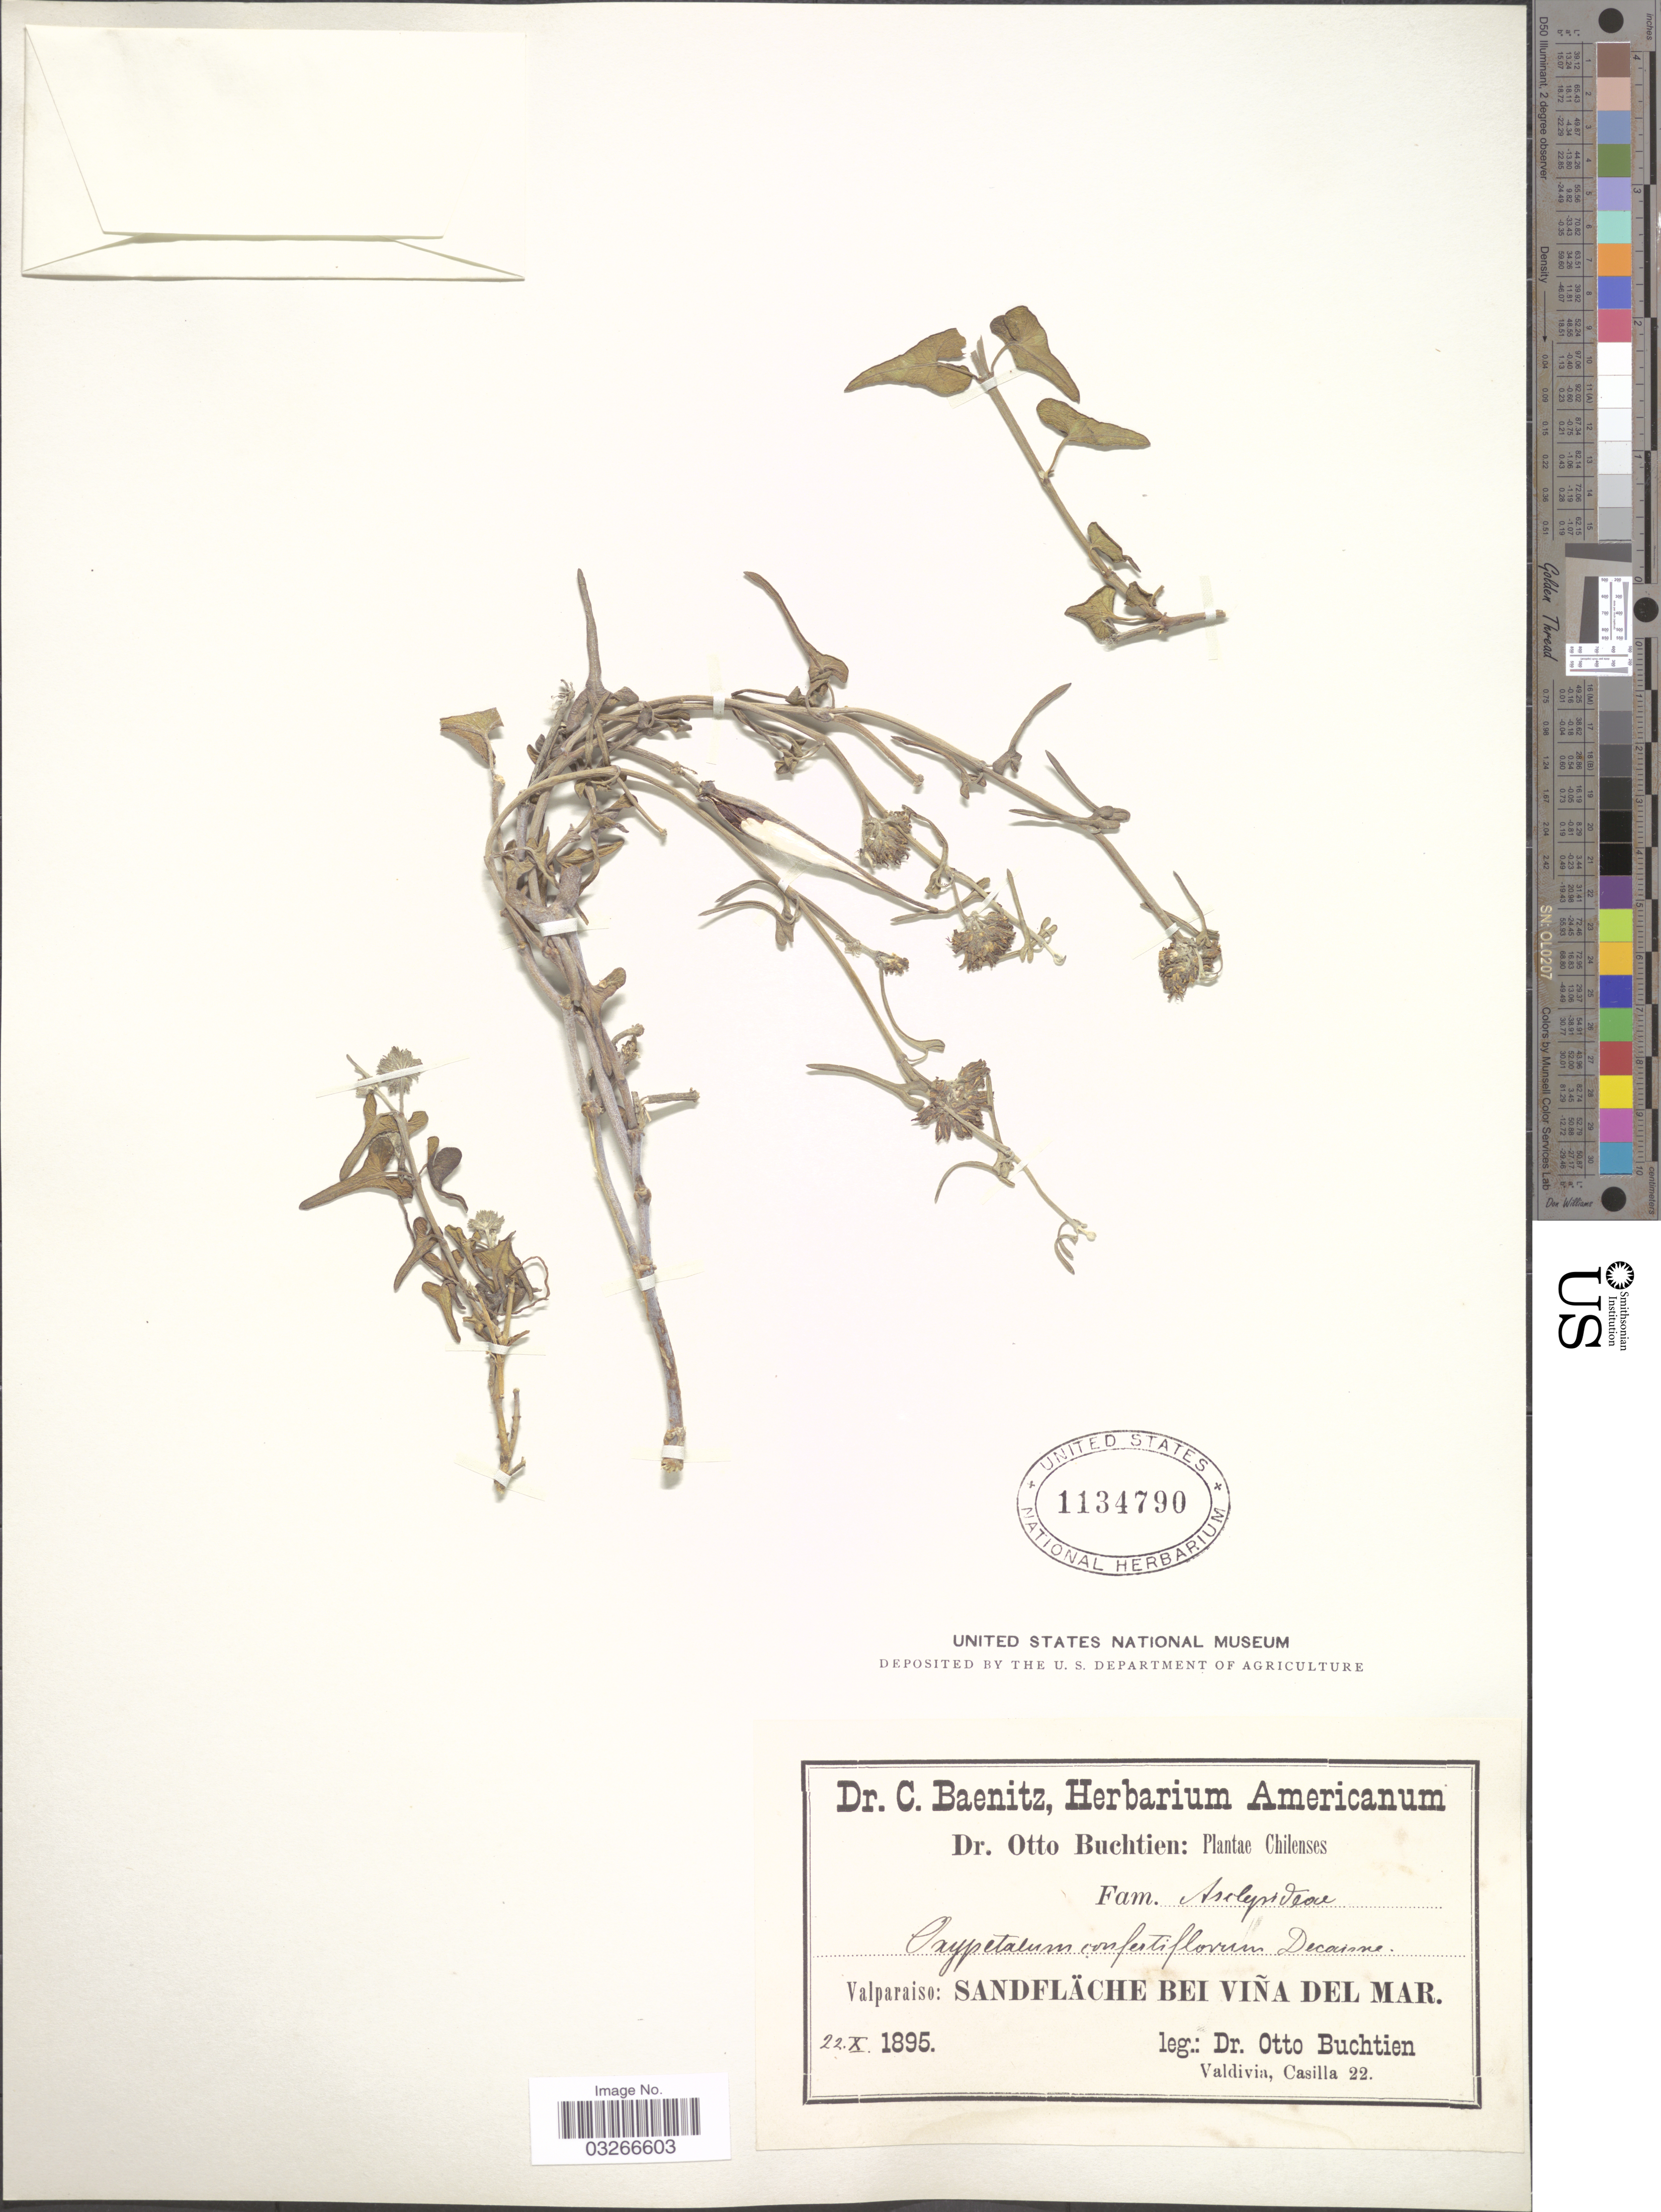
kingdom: Plantae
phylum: Tracheophyta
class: Magnoliopsida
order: Gentianales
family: Apocynaceae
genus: Tweedia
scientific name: Tweedia confertiflora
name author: (Decne.) Malme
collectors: O. Buchtien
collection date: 1895-10-22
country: Chile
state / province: Valparaíso (V)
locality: Sandfläche bei Viña del Mar.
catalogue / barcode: US 1134790